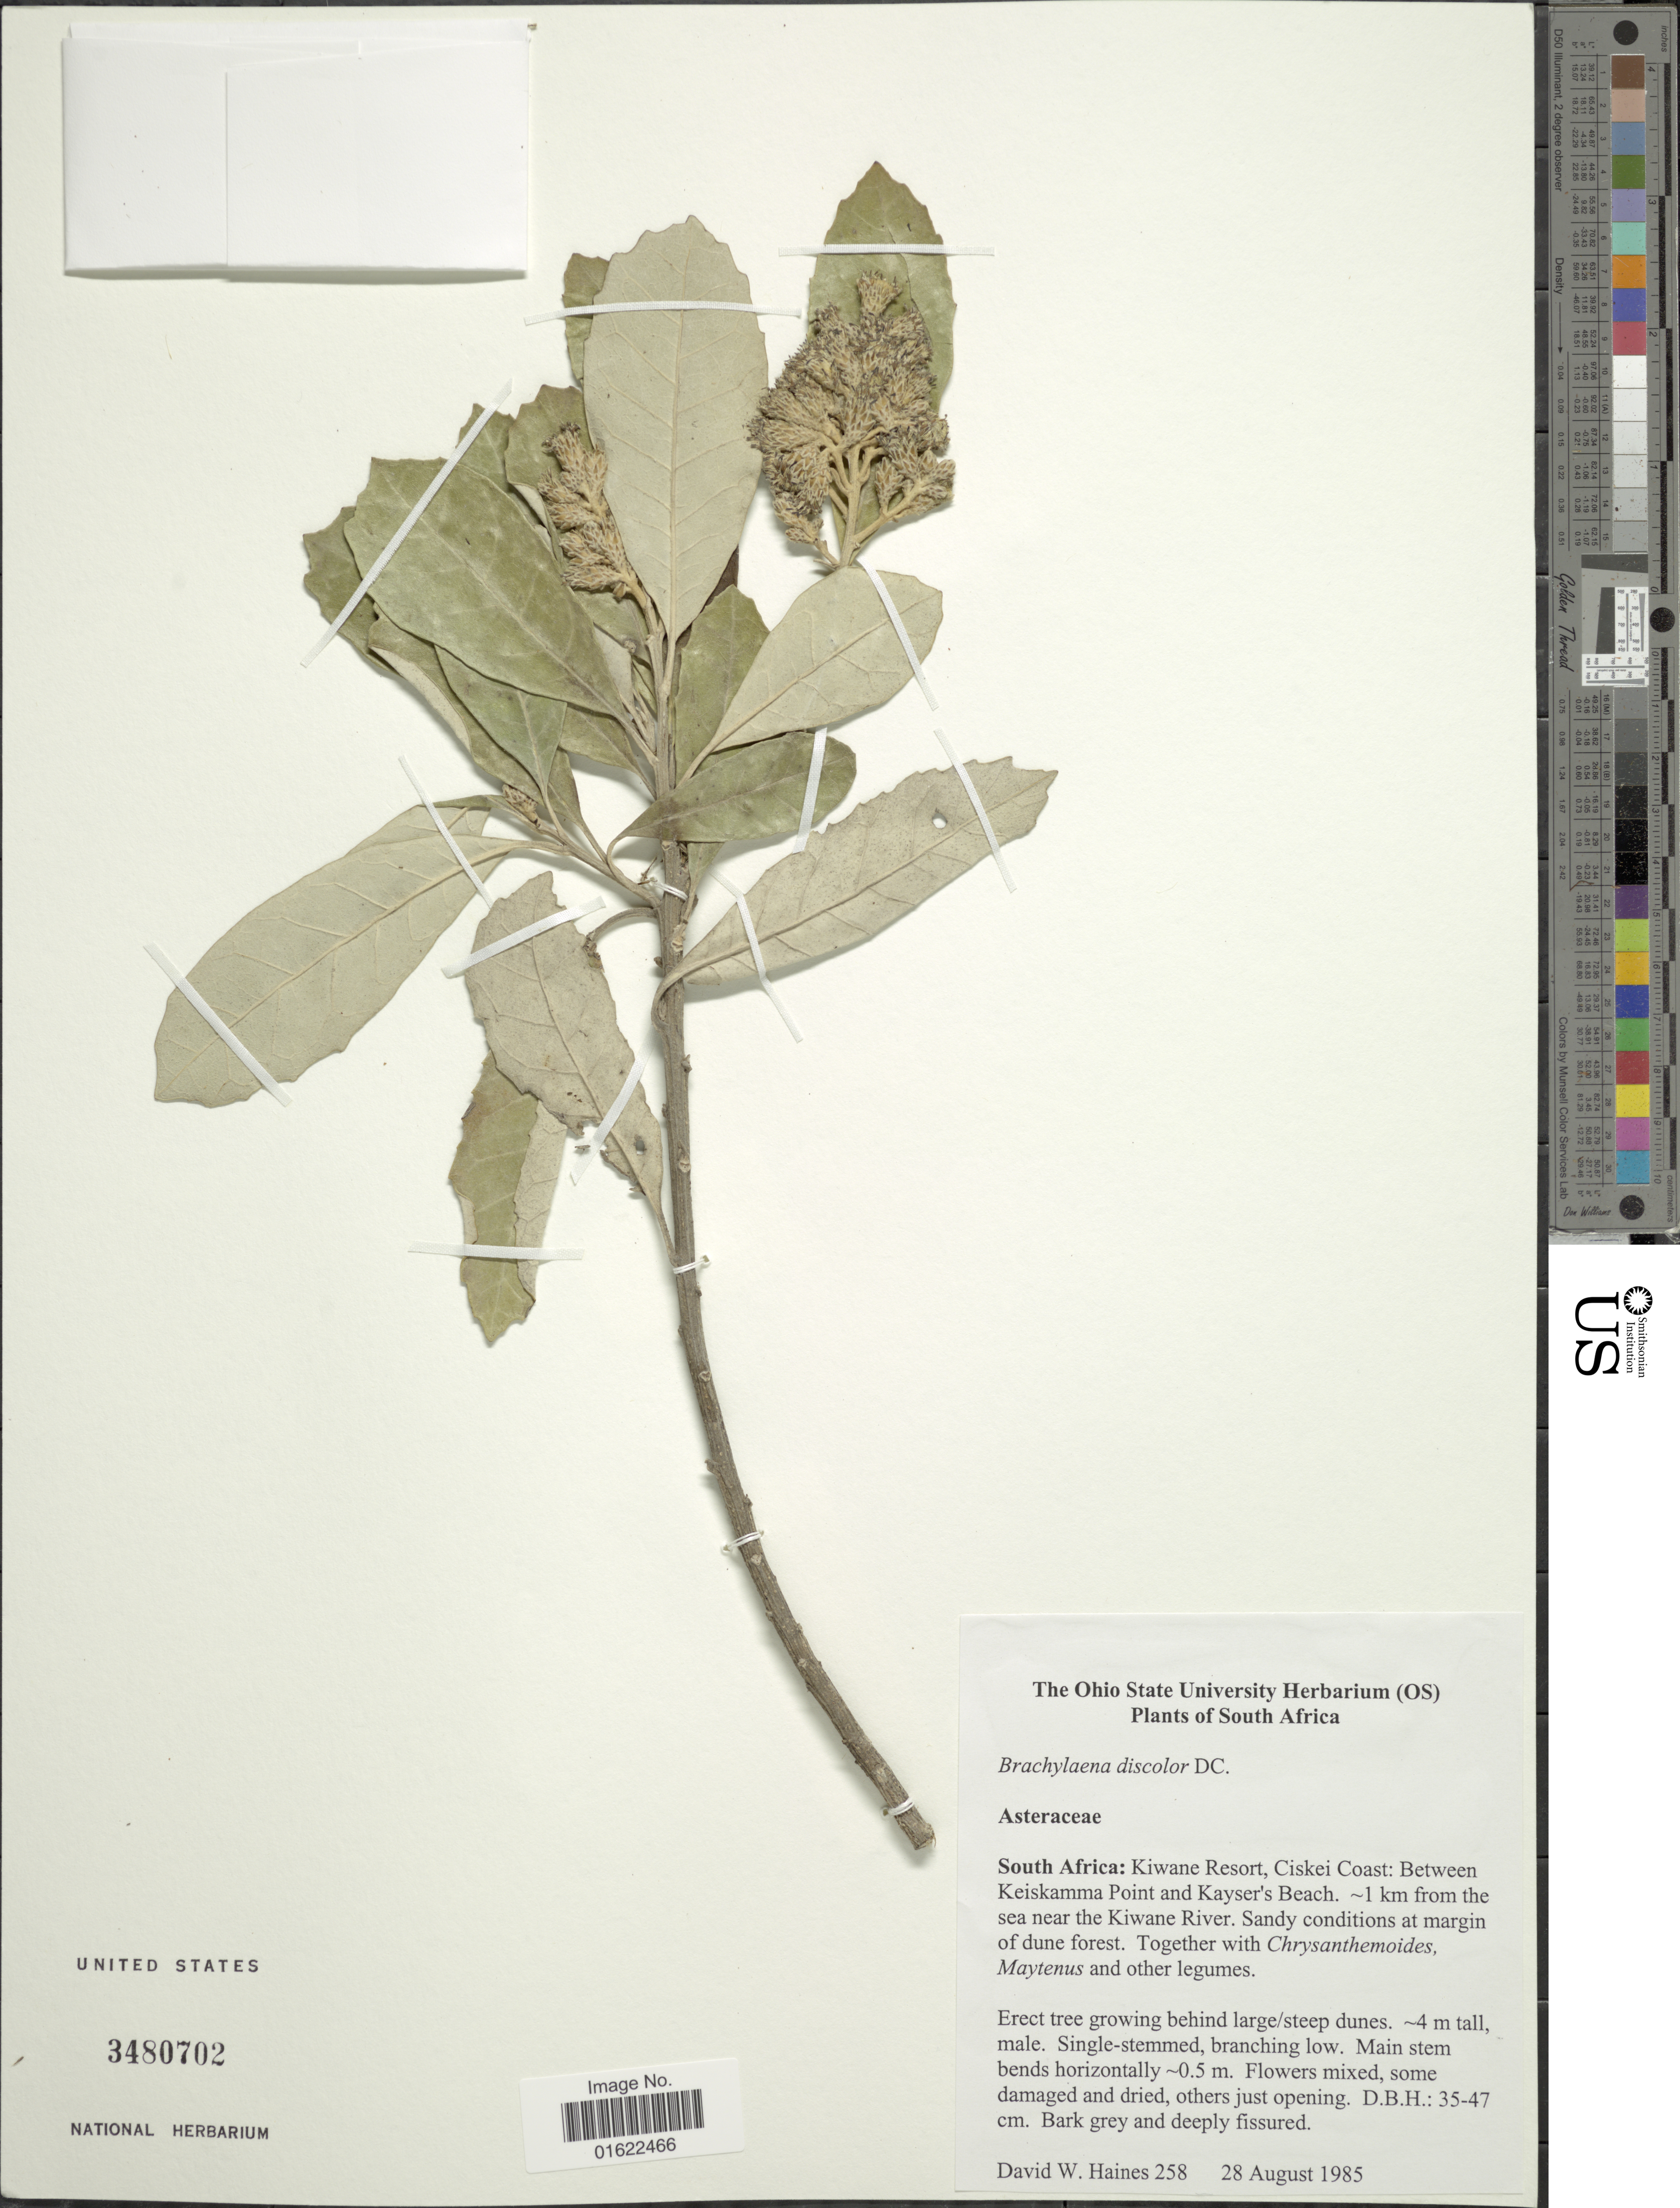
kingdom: Plantae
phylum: Tracheophyta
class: Magnoliopsida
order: Asterales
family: Asteraceae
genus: Brachylaena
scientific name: Brachylaena discolor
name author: DC.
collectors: D. Haines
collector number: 258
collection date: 1985-08-28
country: South Africa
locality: Kiwane Resort, Ciskei Coast: Between Keiskamma Point and Kayser's Beach, 1 km from the sea near the Kiwane River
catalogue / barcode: US 3480702